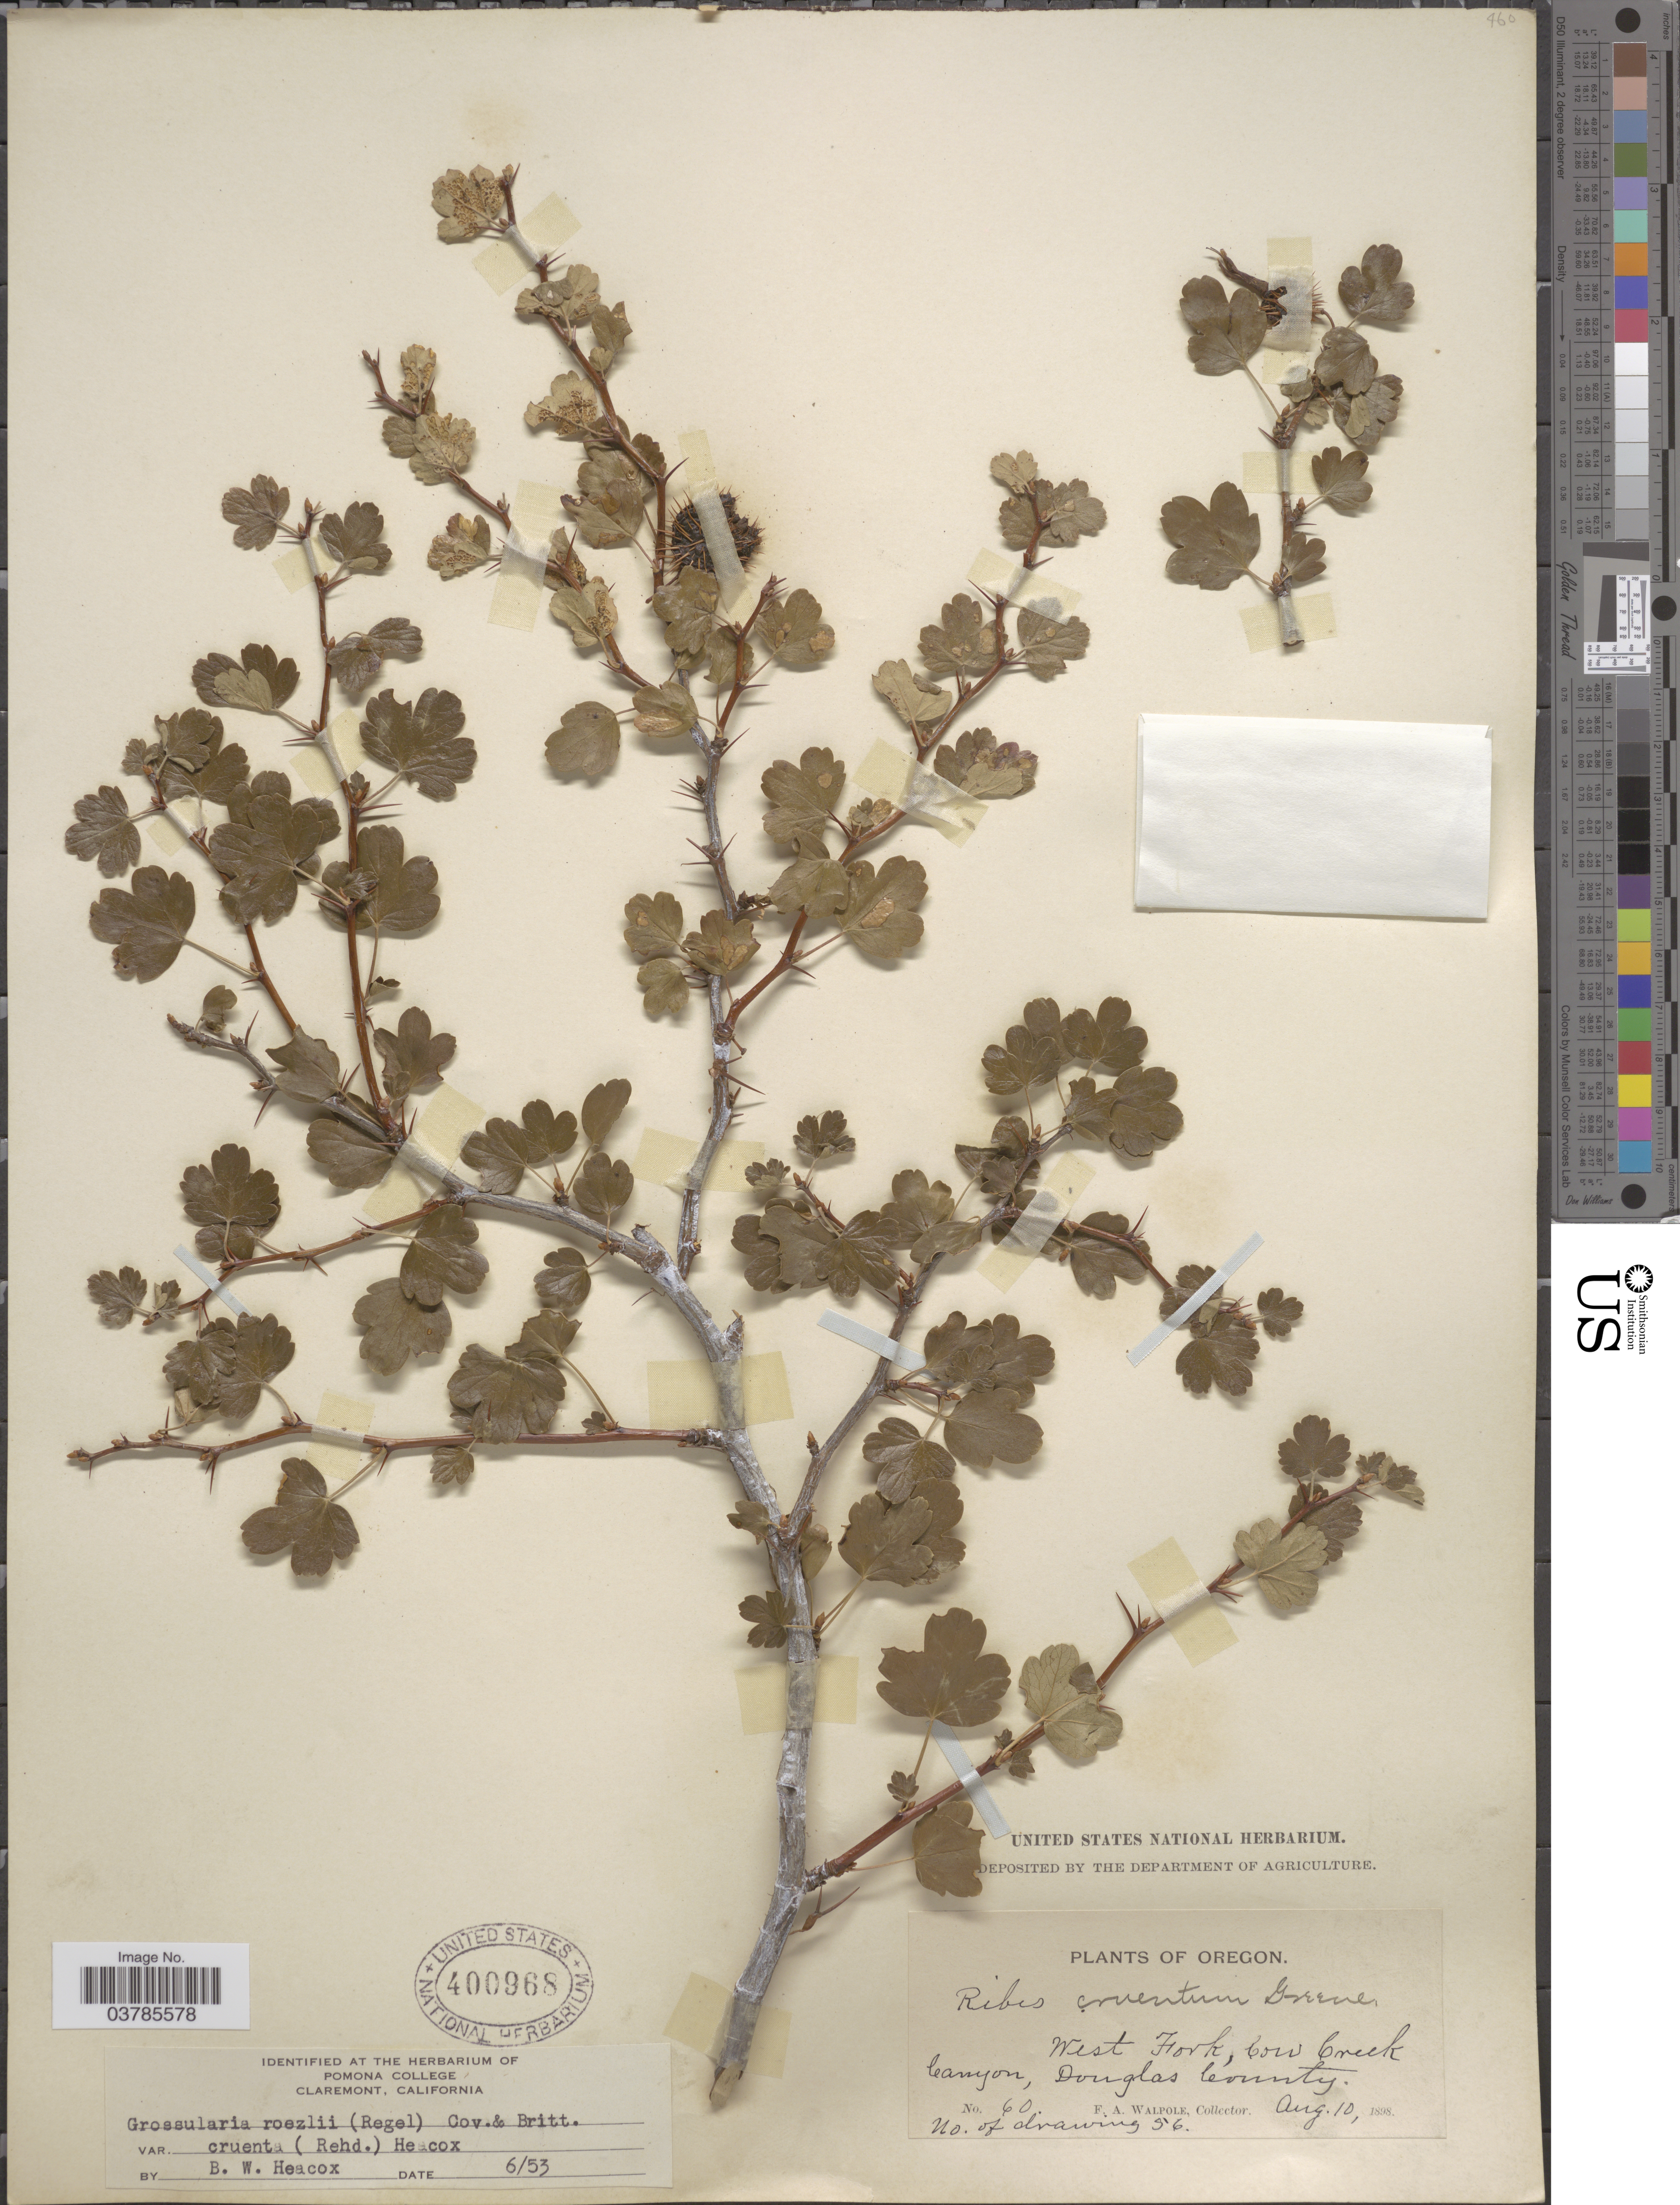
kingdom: Plantae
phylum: Tracheophyta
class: Magnoliopsida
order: Saxifragales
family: Grossulariaceae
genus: Ribes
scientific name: Ribes roezlii var. cruentum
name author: (Greene) Rehder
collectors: F. Walpole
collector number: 60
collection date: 1898-08-10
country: United States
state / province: Oregon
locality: West Fork, Cow Creek Canyon, Douglas County.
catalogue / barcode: US 400968